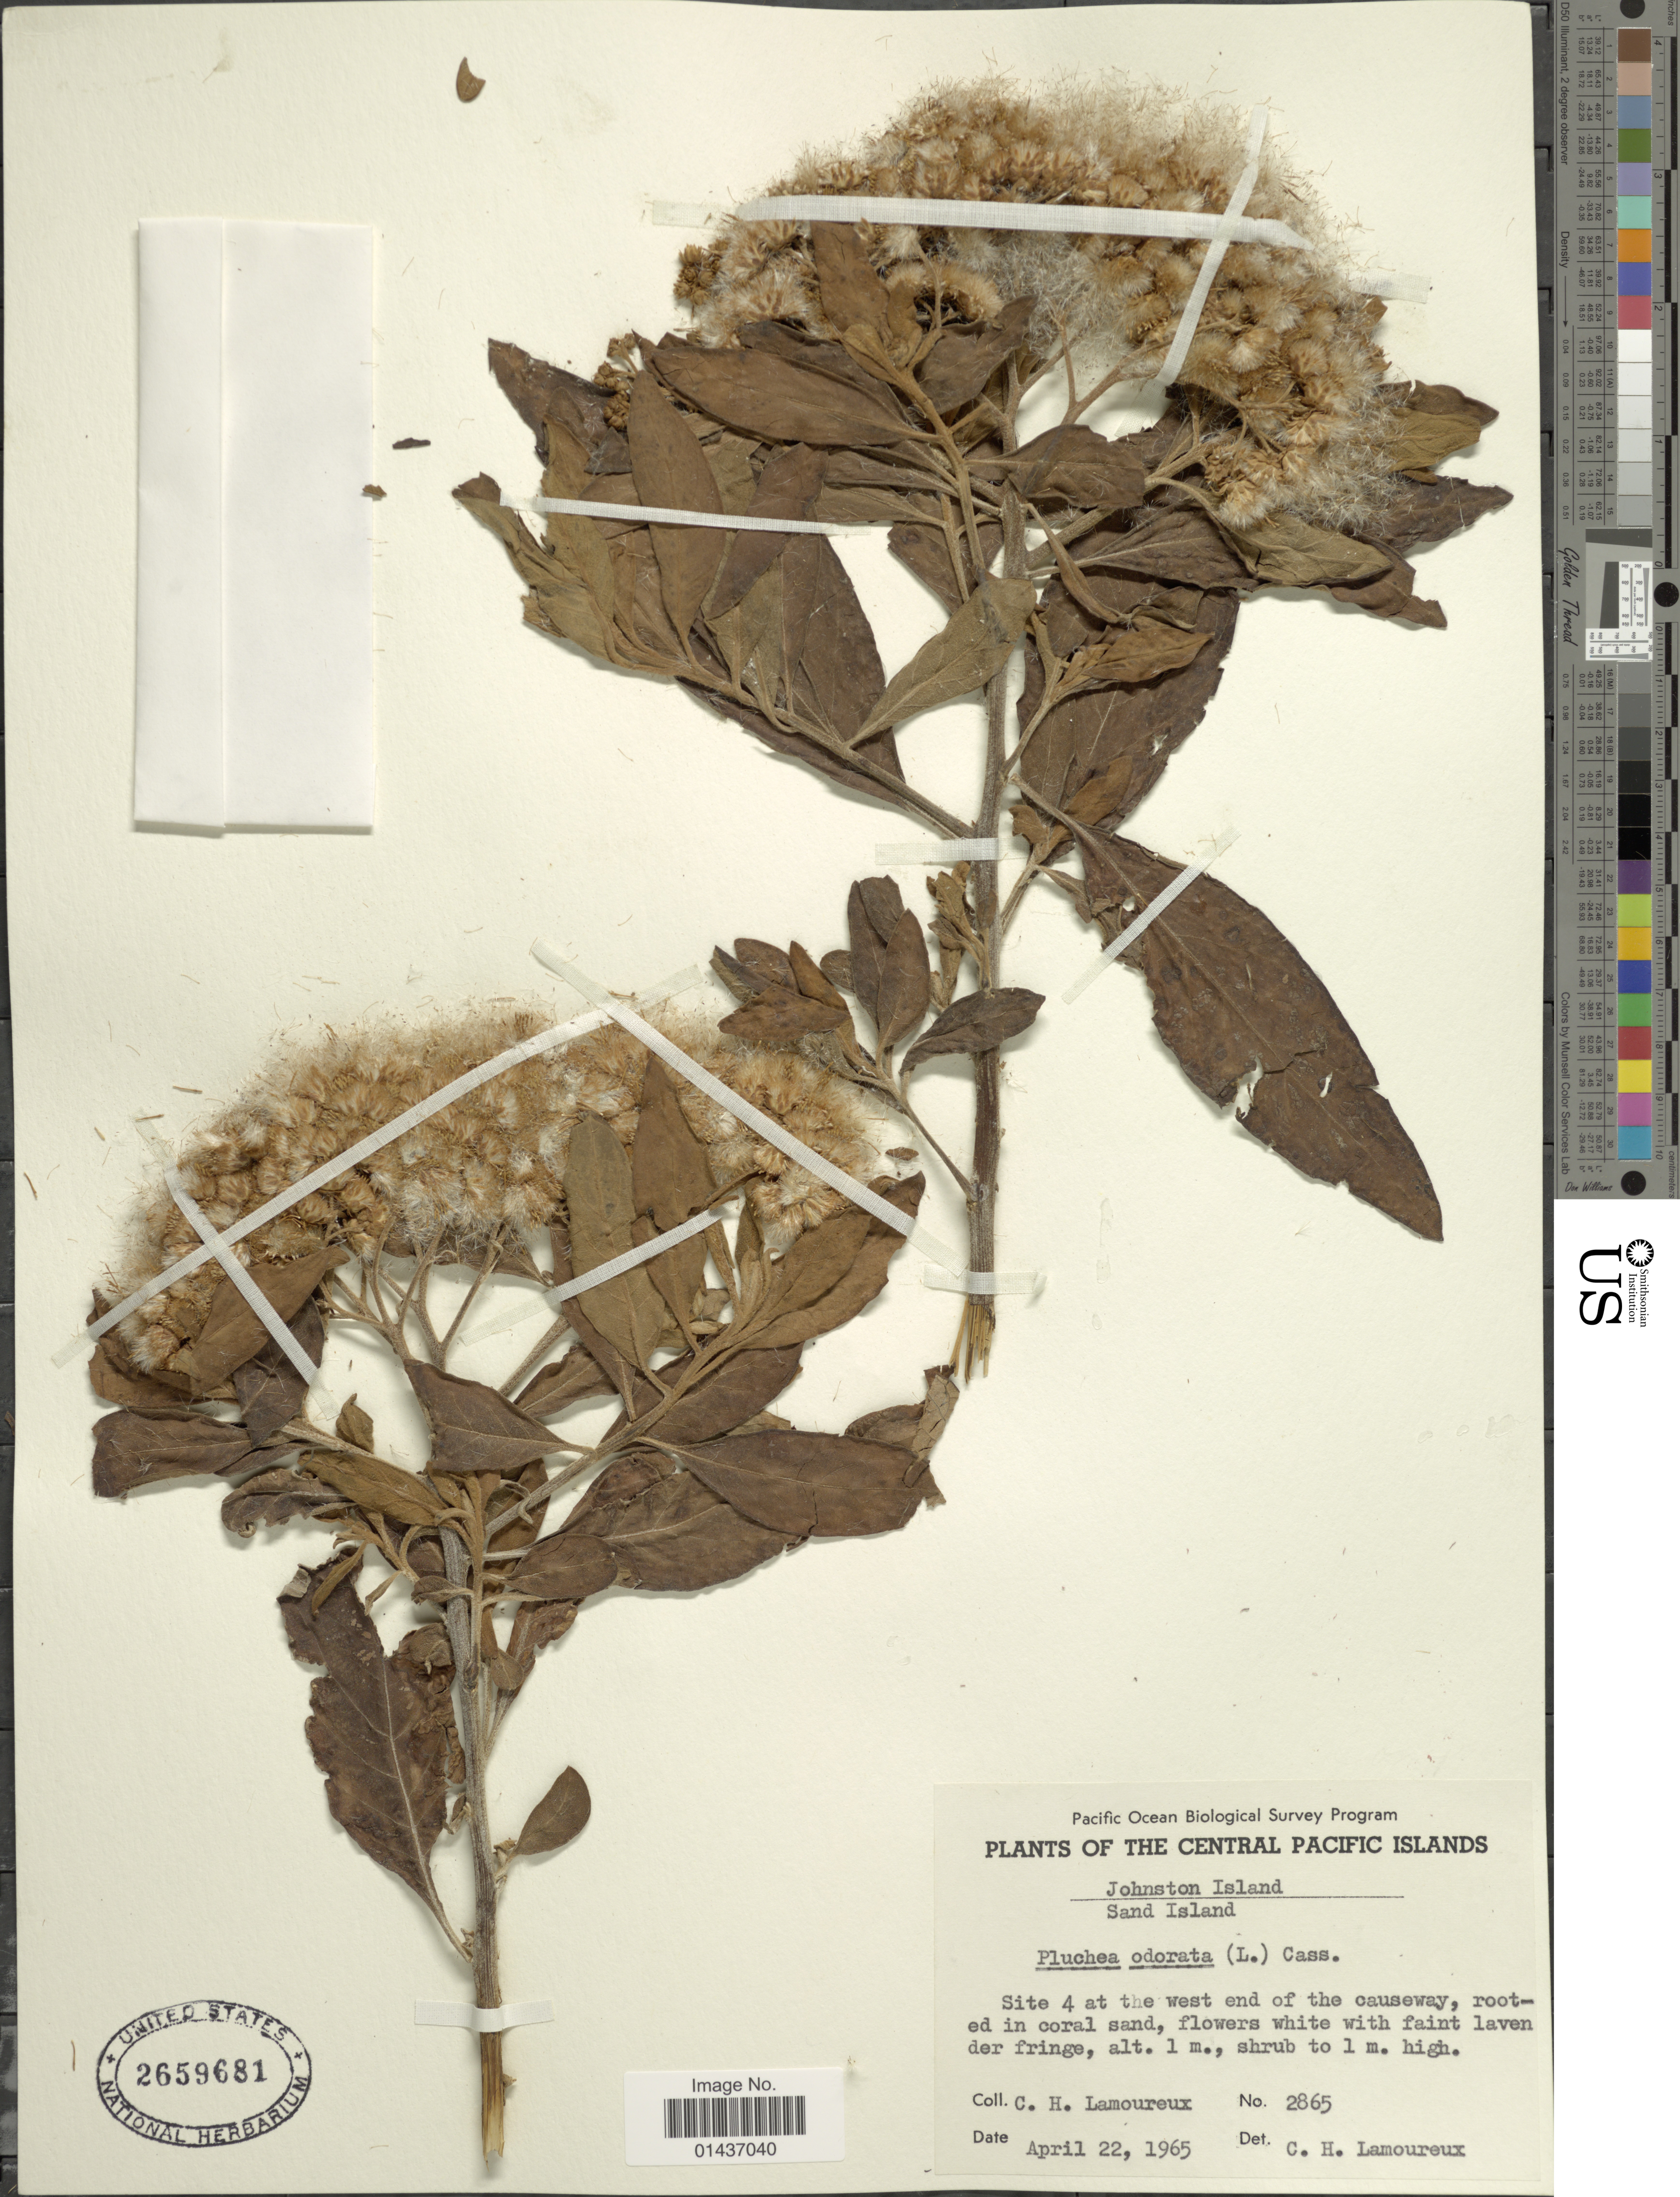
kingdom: Plantae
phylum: Tracheophyta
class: Magnoliopsida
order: Asterales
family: Asteraceae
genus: Pluchea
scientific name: Pluchea carolinensis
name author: (Jacq.) D. Don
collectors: C. H. Lamoureux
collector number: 2865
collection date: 1965-04-22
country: U.S. Administered Pacific Islands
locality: The Central Pacific Island, Johnston Island, Sand Island, Site 4 at the west end of the causeway, rooted in coral sand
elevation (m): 1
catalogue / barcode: US 2659681